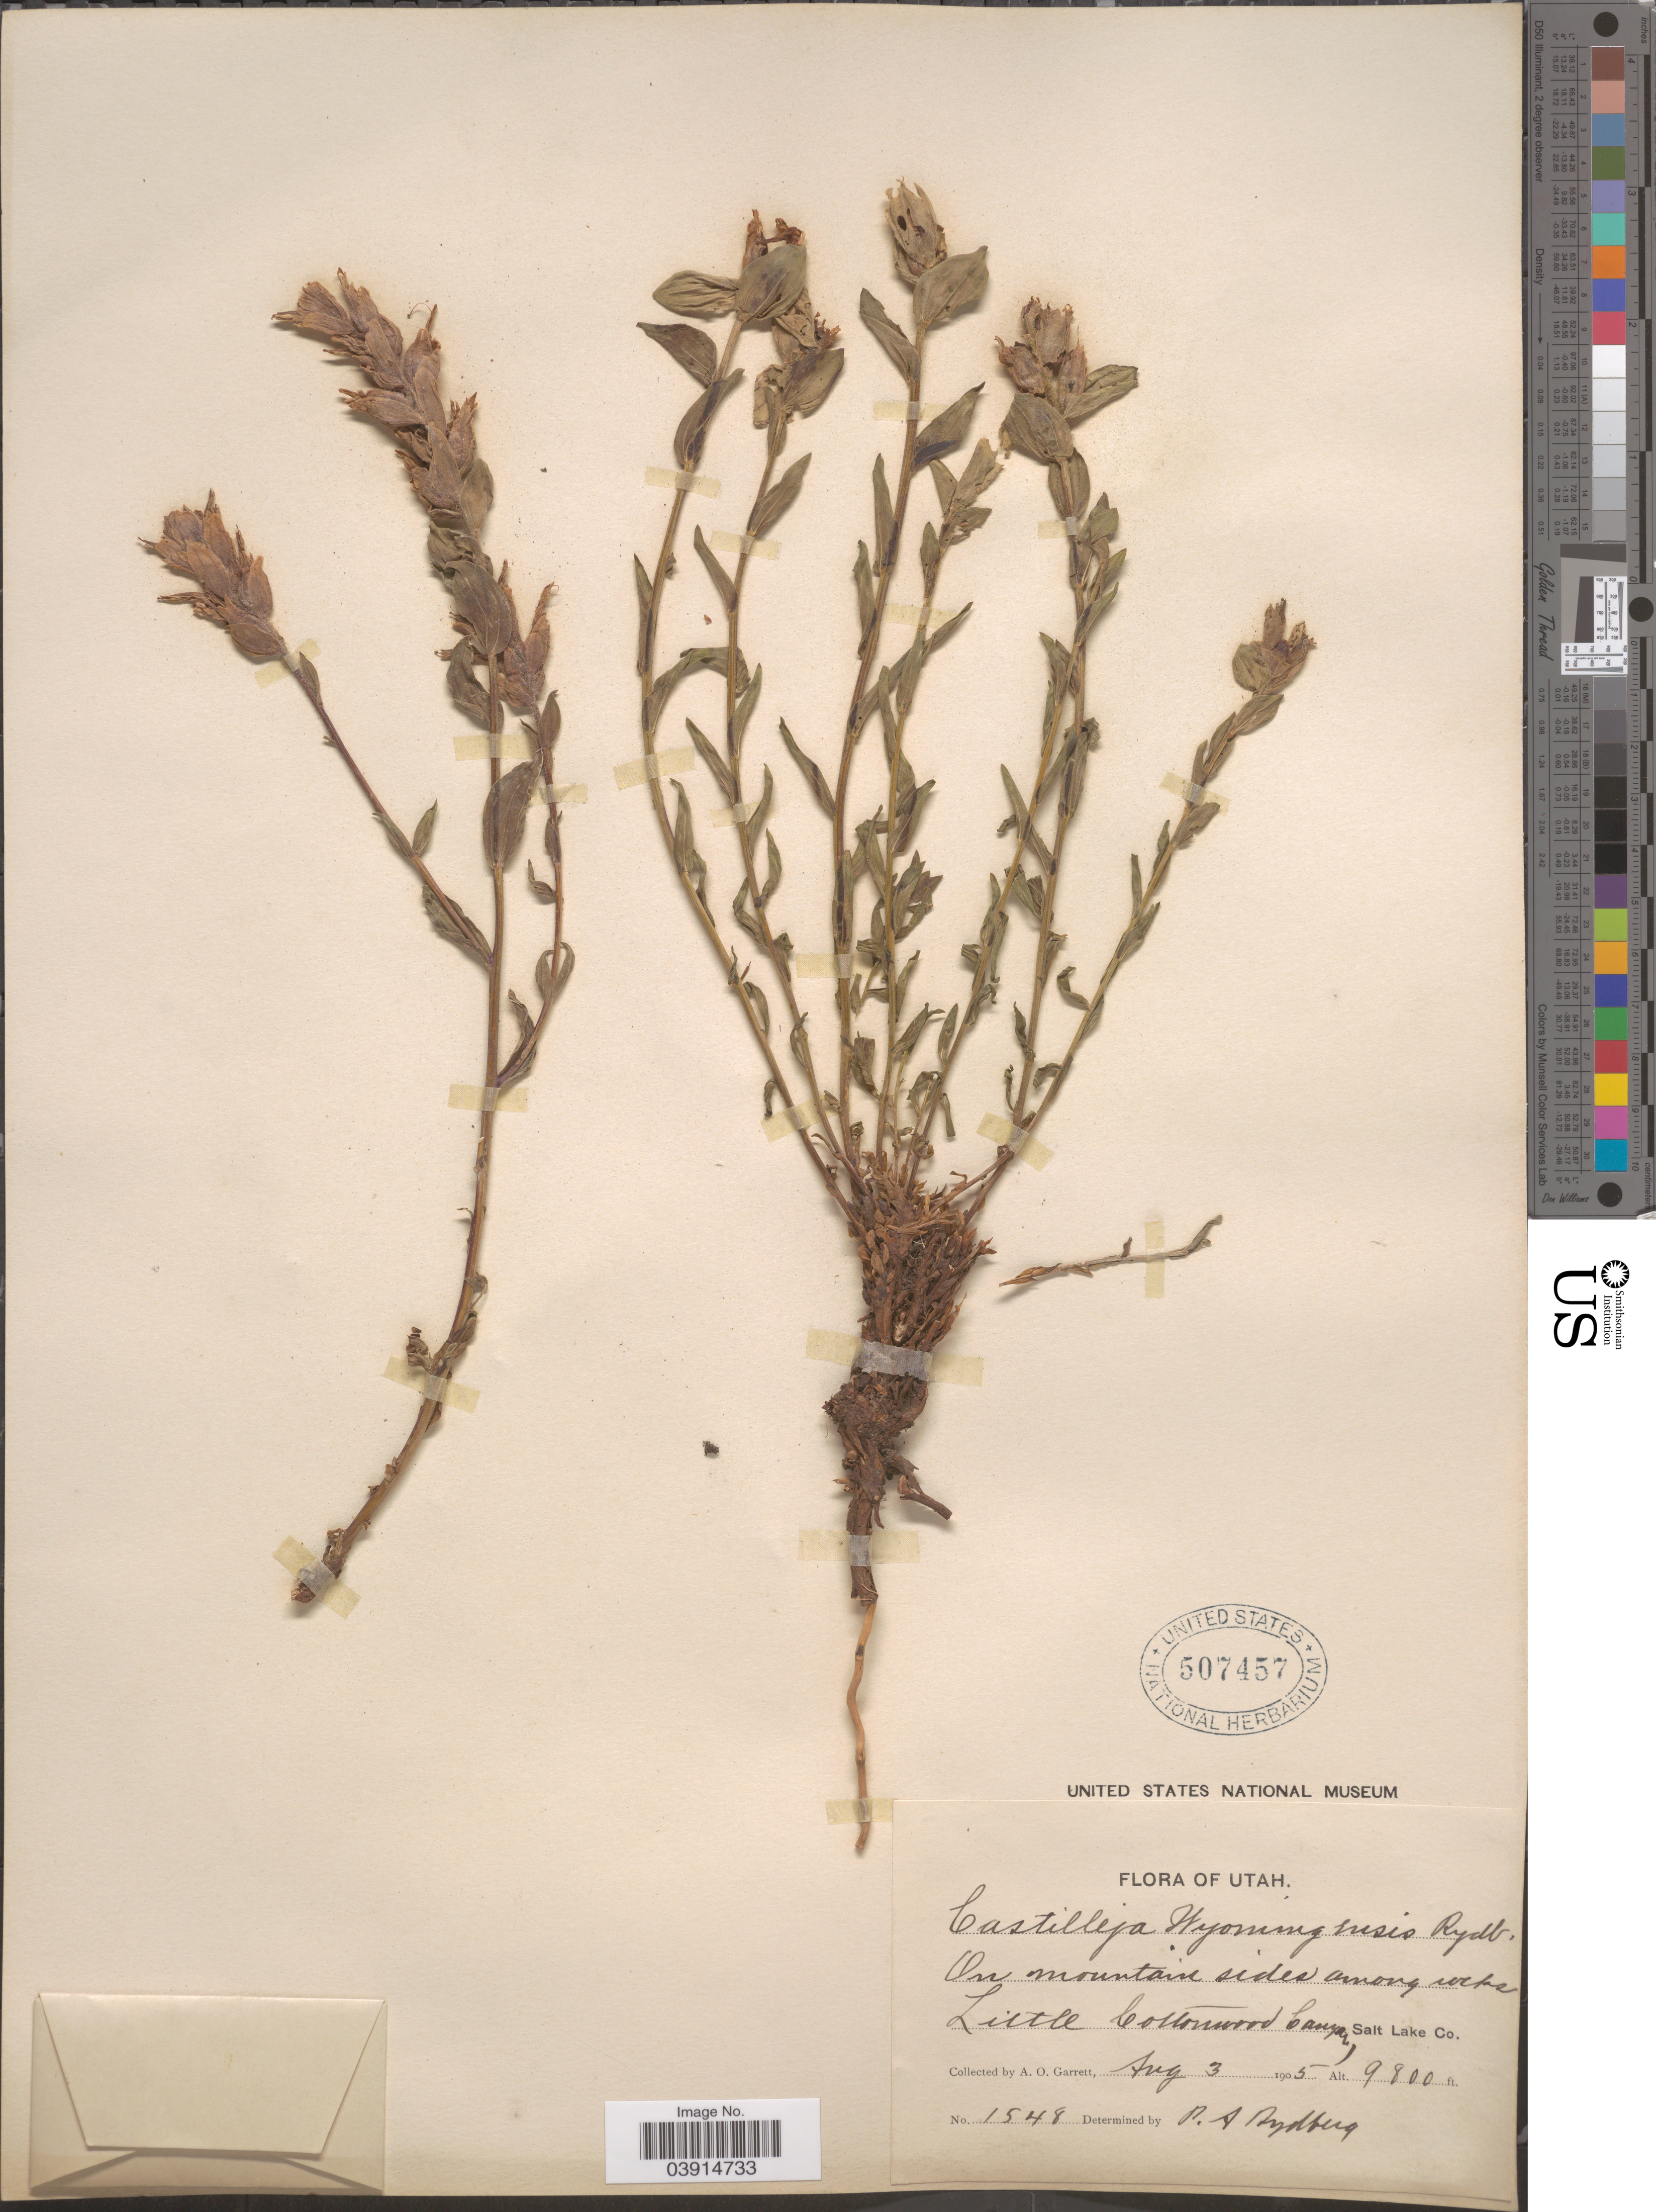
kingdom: Plantae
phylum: Tracheophyta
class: Magnoliopsida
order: Lamiales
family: Orobanchaceae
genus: Castilleja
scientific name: Castilleja sp.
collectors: A. O. Garrett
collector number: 1548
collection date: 1905-08-03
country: United States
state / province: Utah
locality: On mountain sides among rocks Little Cottonwood Canyon, Salt Lake Co.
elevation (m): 2987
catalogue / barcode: US 507457